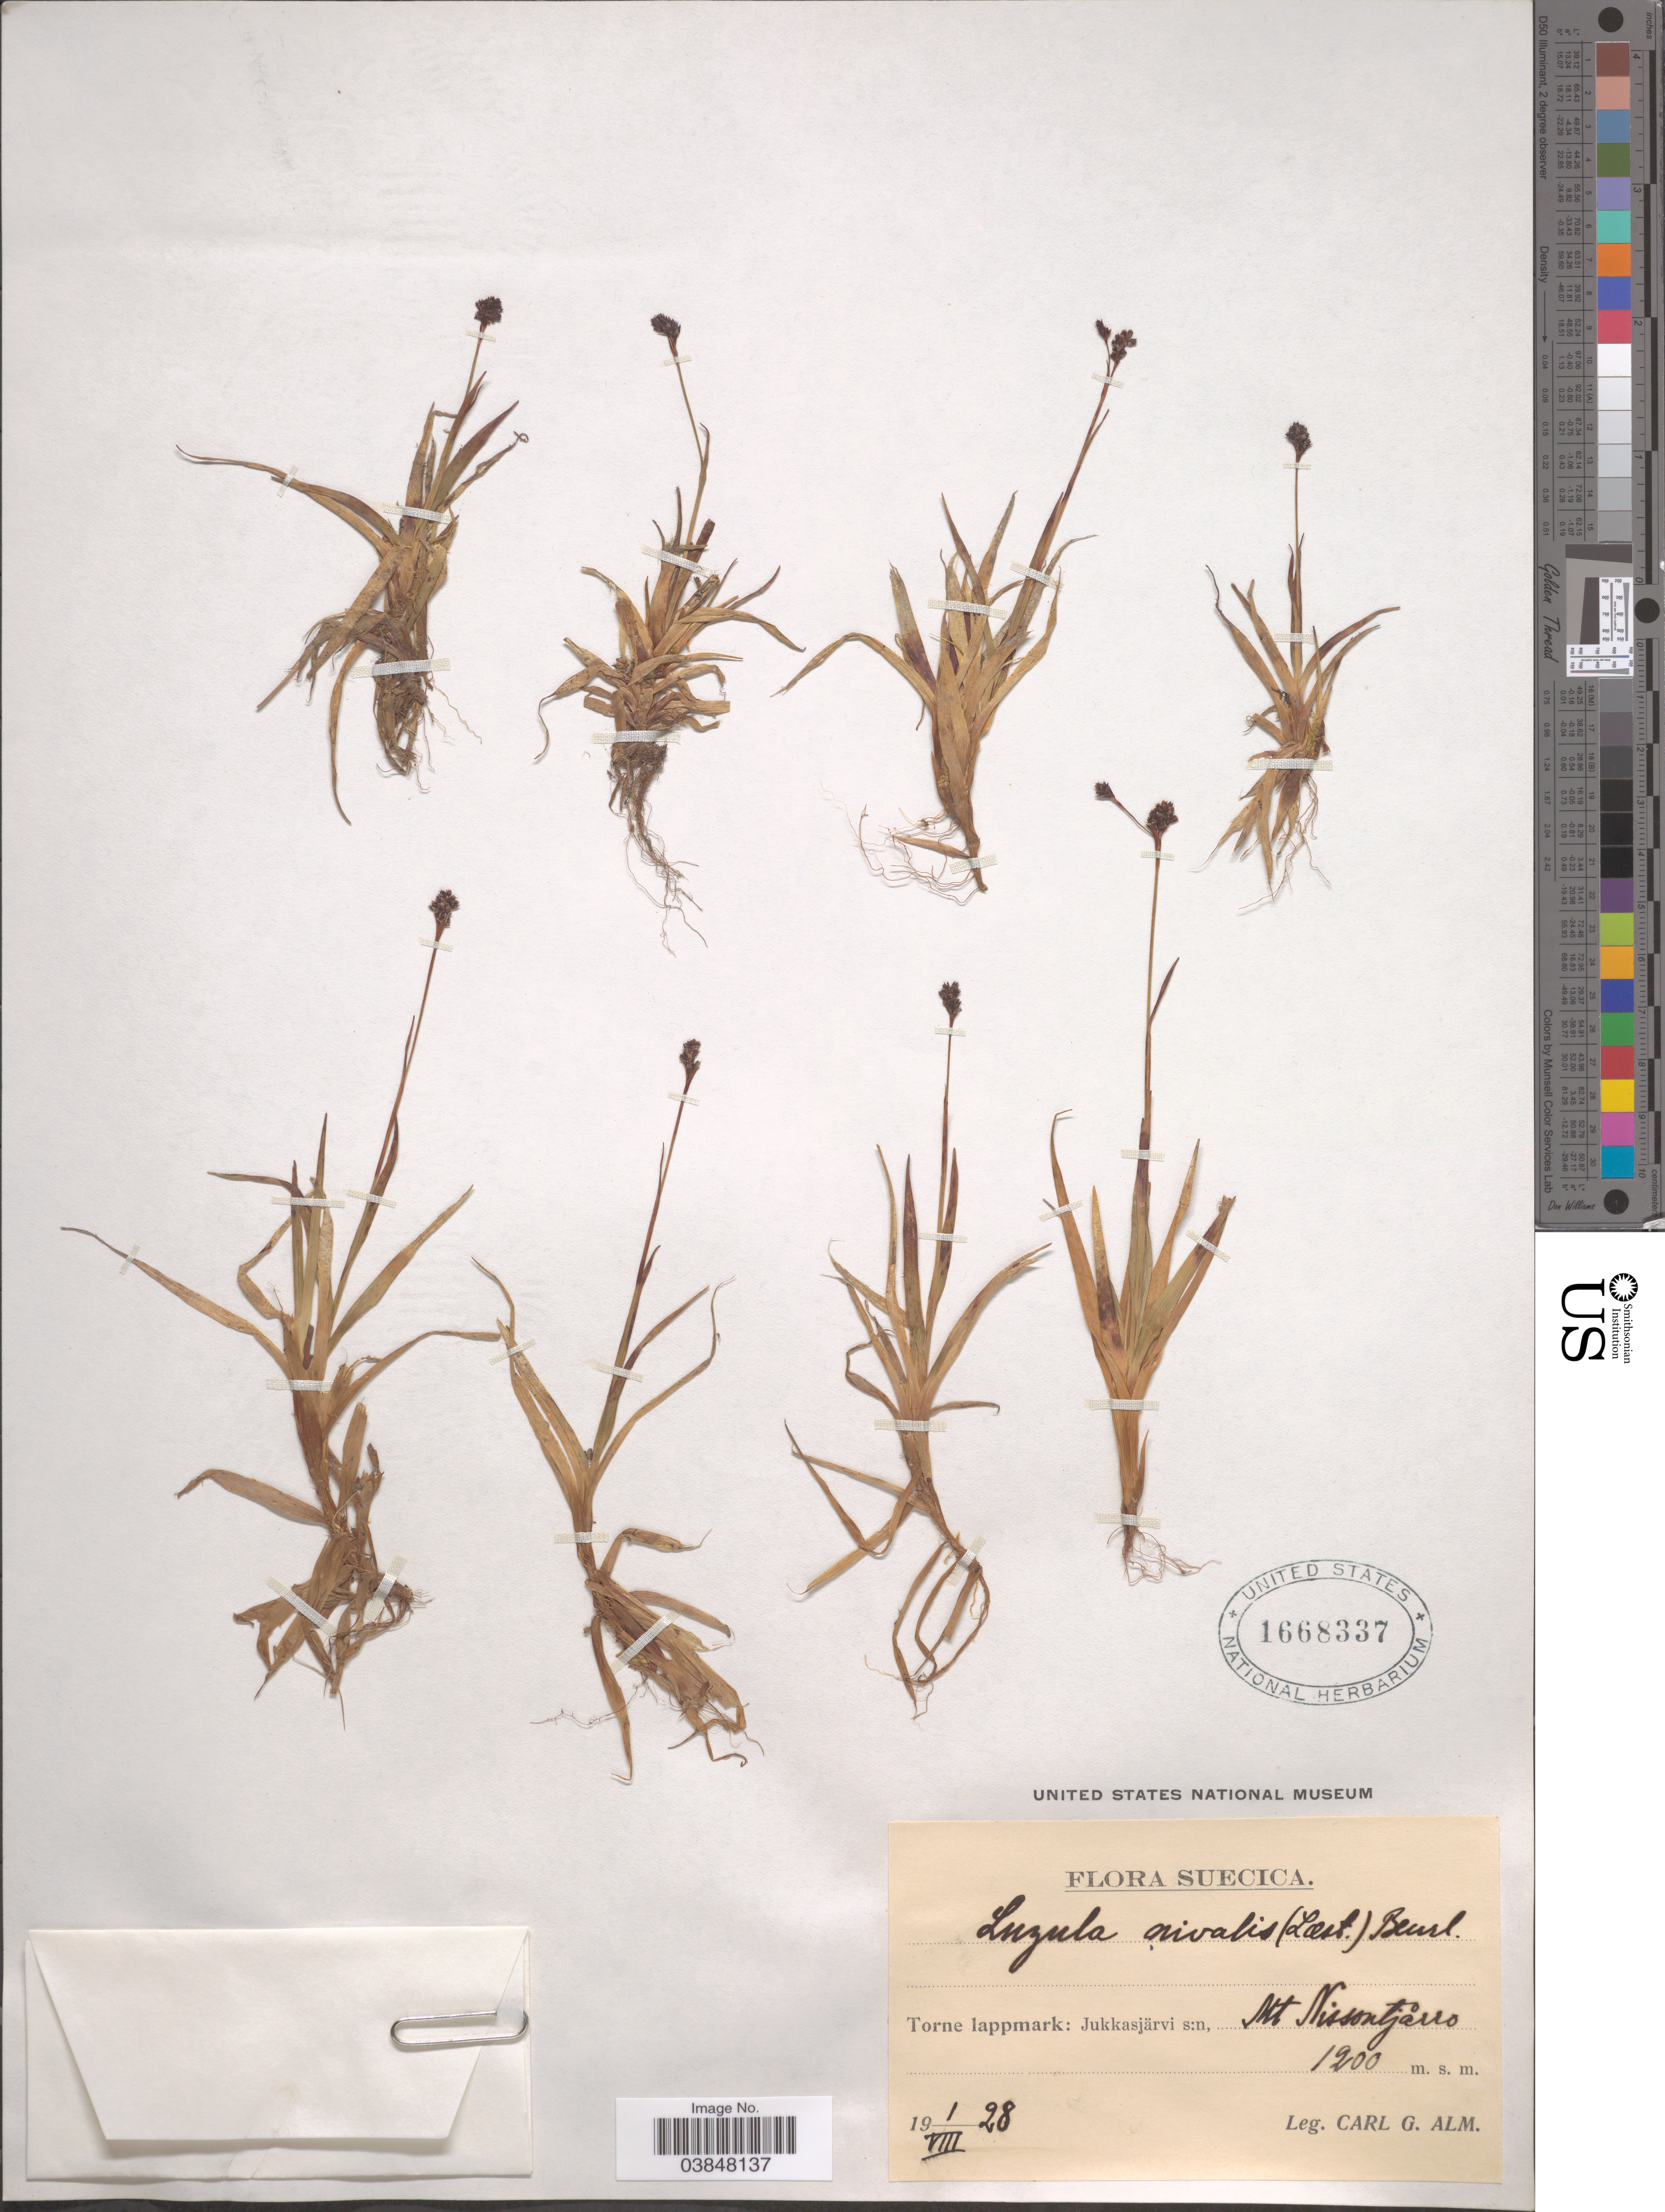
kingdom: Plantae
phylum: Tracheophyta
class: Liliopsida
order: Poales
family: Juncaceae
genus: Luzula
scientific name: Luzula nivalis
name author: (Laest.) Spreng.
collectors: C. G. Alm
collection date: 1928-08-01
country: Sweden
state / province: Norrbotten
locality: Suecica. Torne lappmark: Jukkasjärvi s:n, Mt Nissontjårro.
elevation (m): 1200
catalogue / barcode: US 1668337